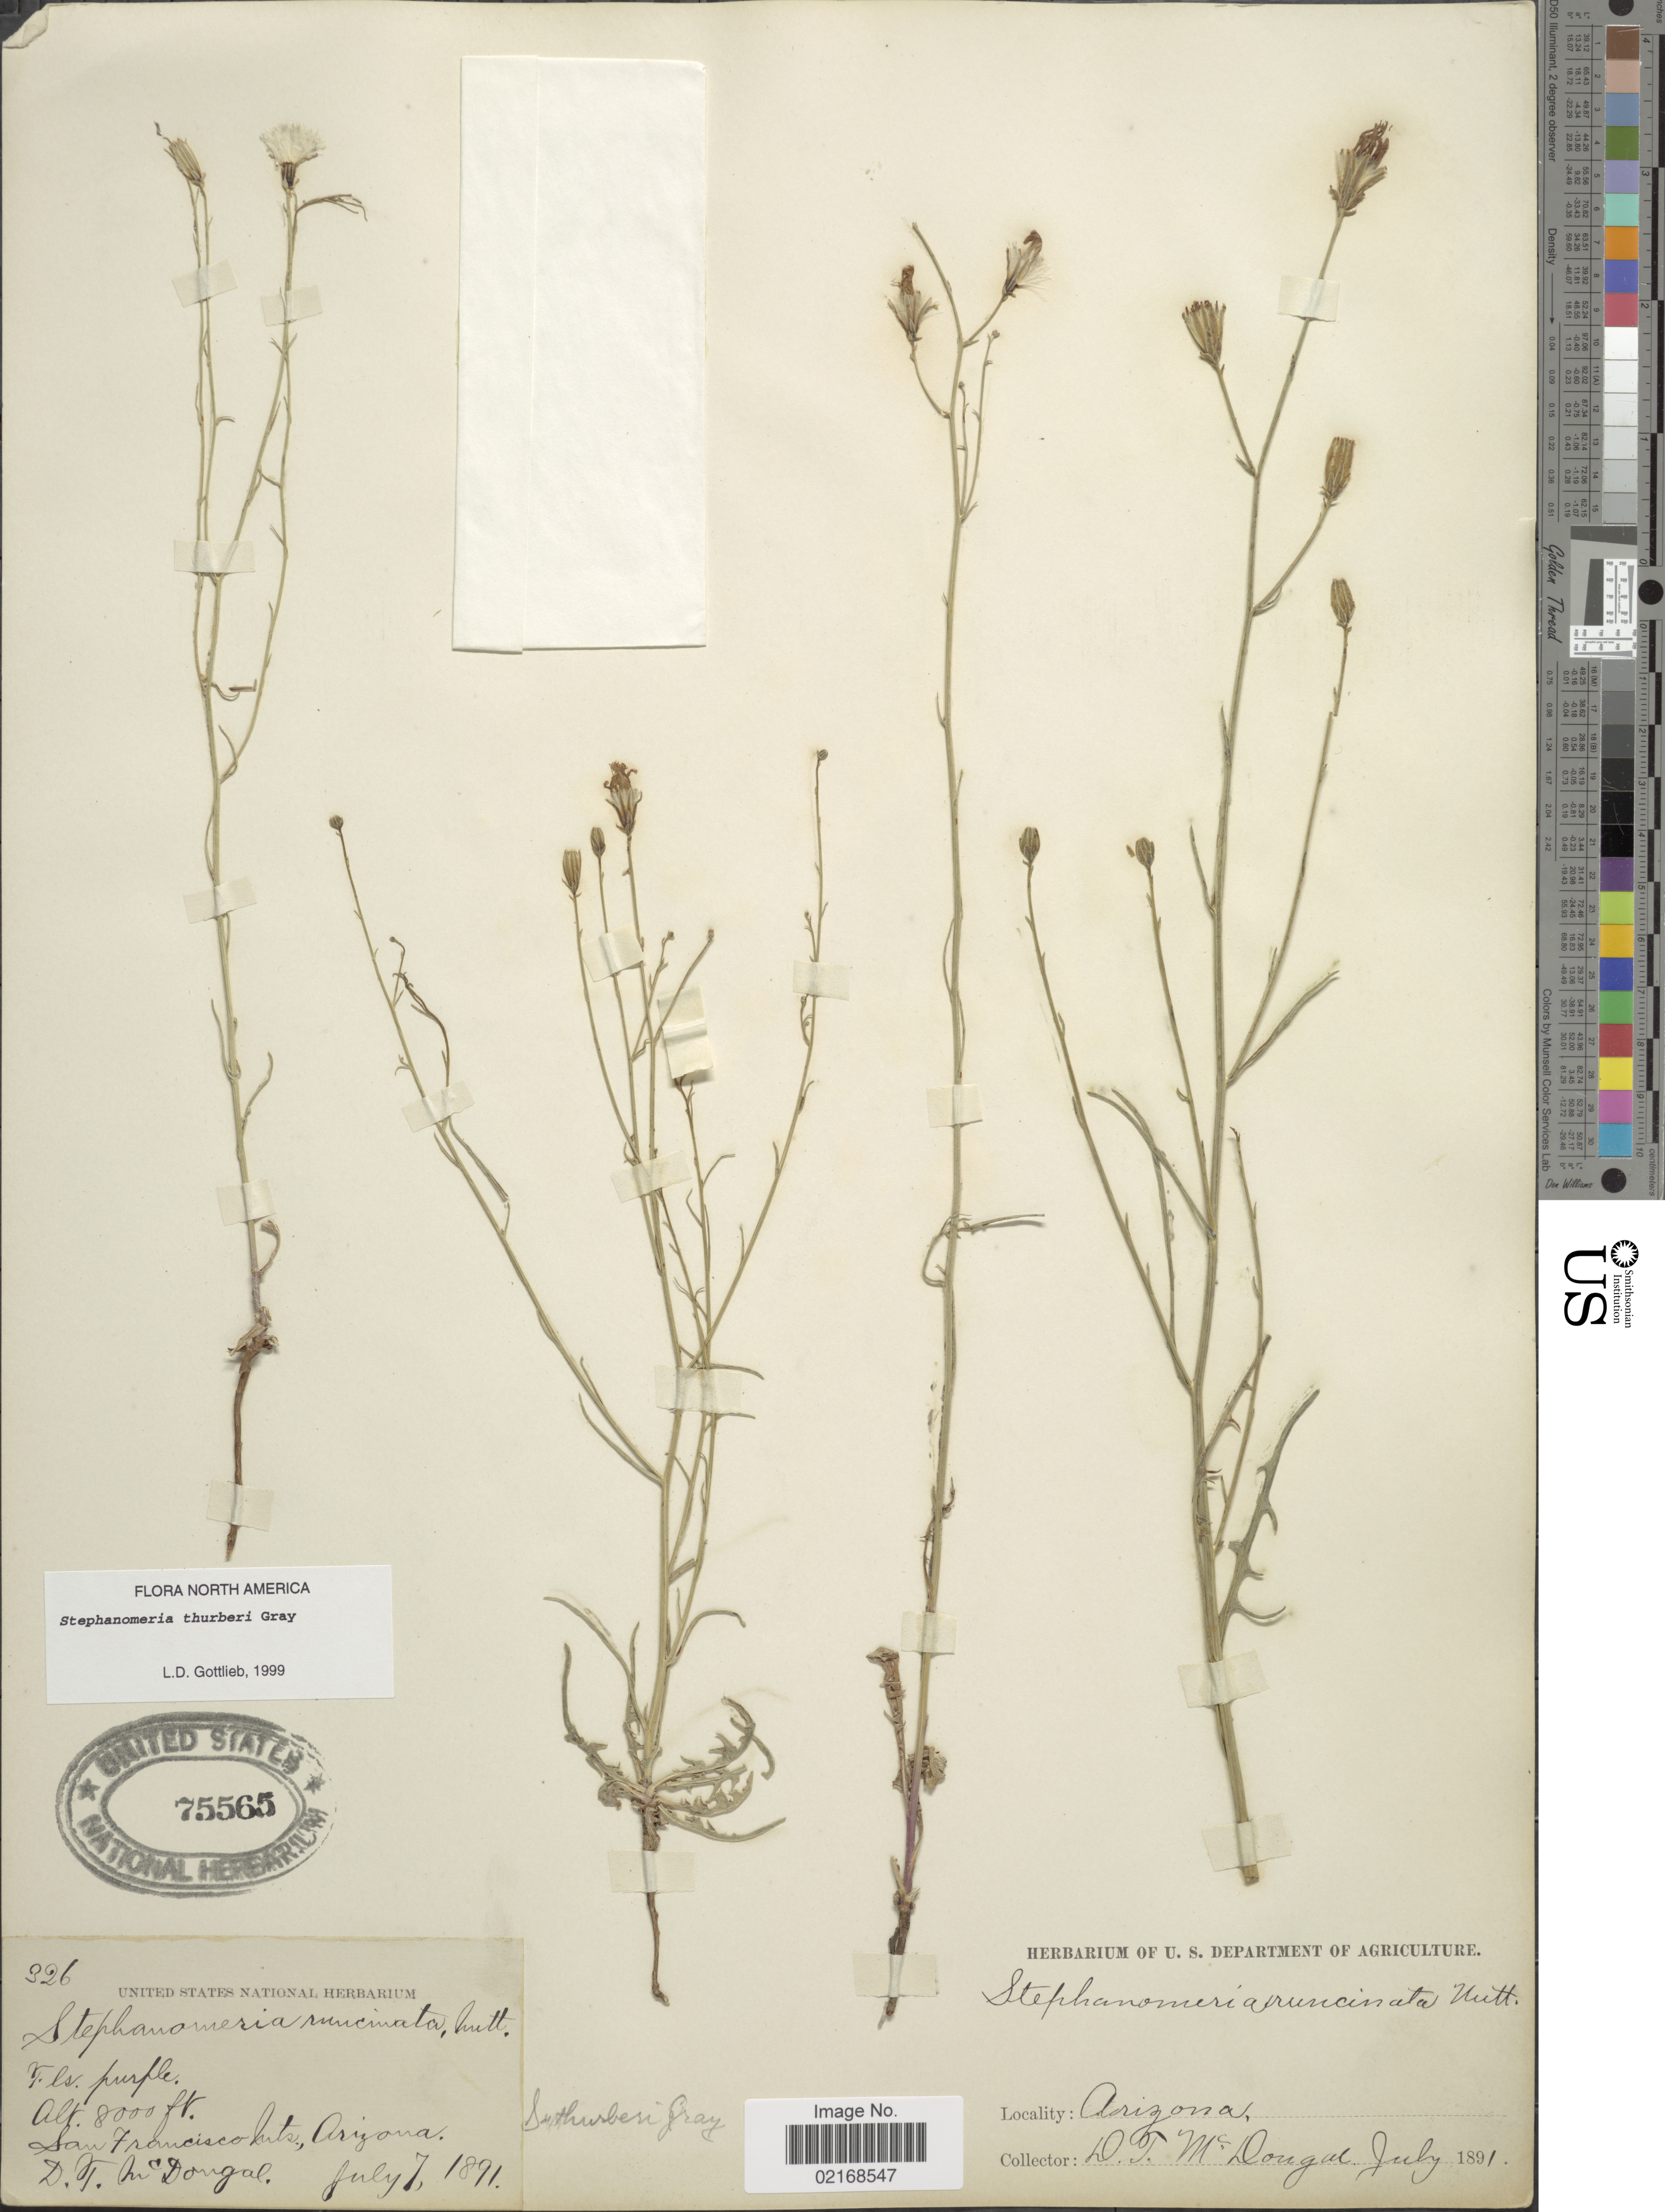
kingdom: Plantae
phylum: Tracheophyta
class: Magnoliopsida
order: Asterales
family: Asteraceae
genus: Stephanomeria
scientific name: Stephanomeria thurberi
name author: A. Gray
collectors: D. T. MacDougal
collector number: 326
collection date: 1891-07-07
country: United States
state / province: Arizona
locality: San Francisco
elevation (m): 2438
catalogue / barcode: US 75565